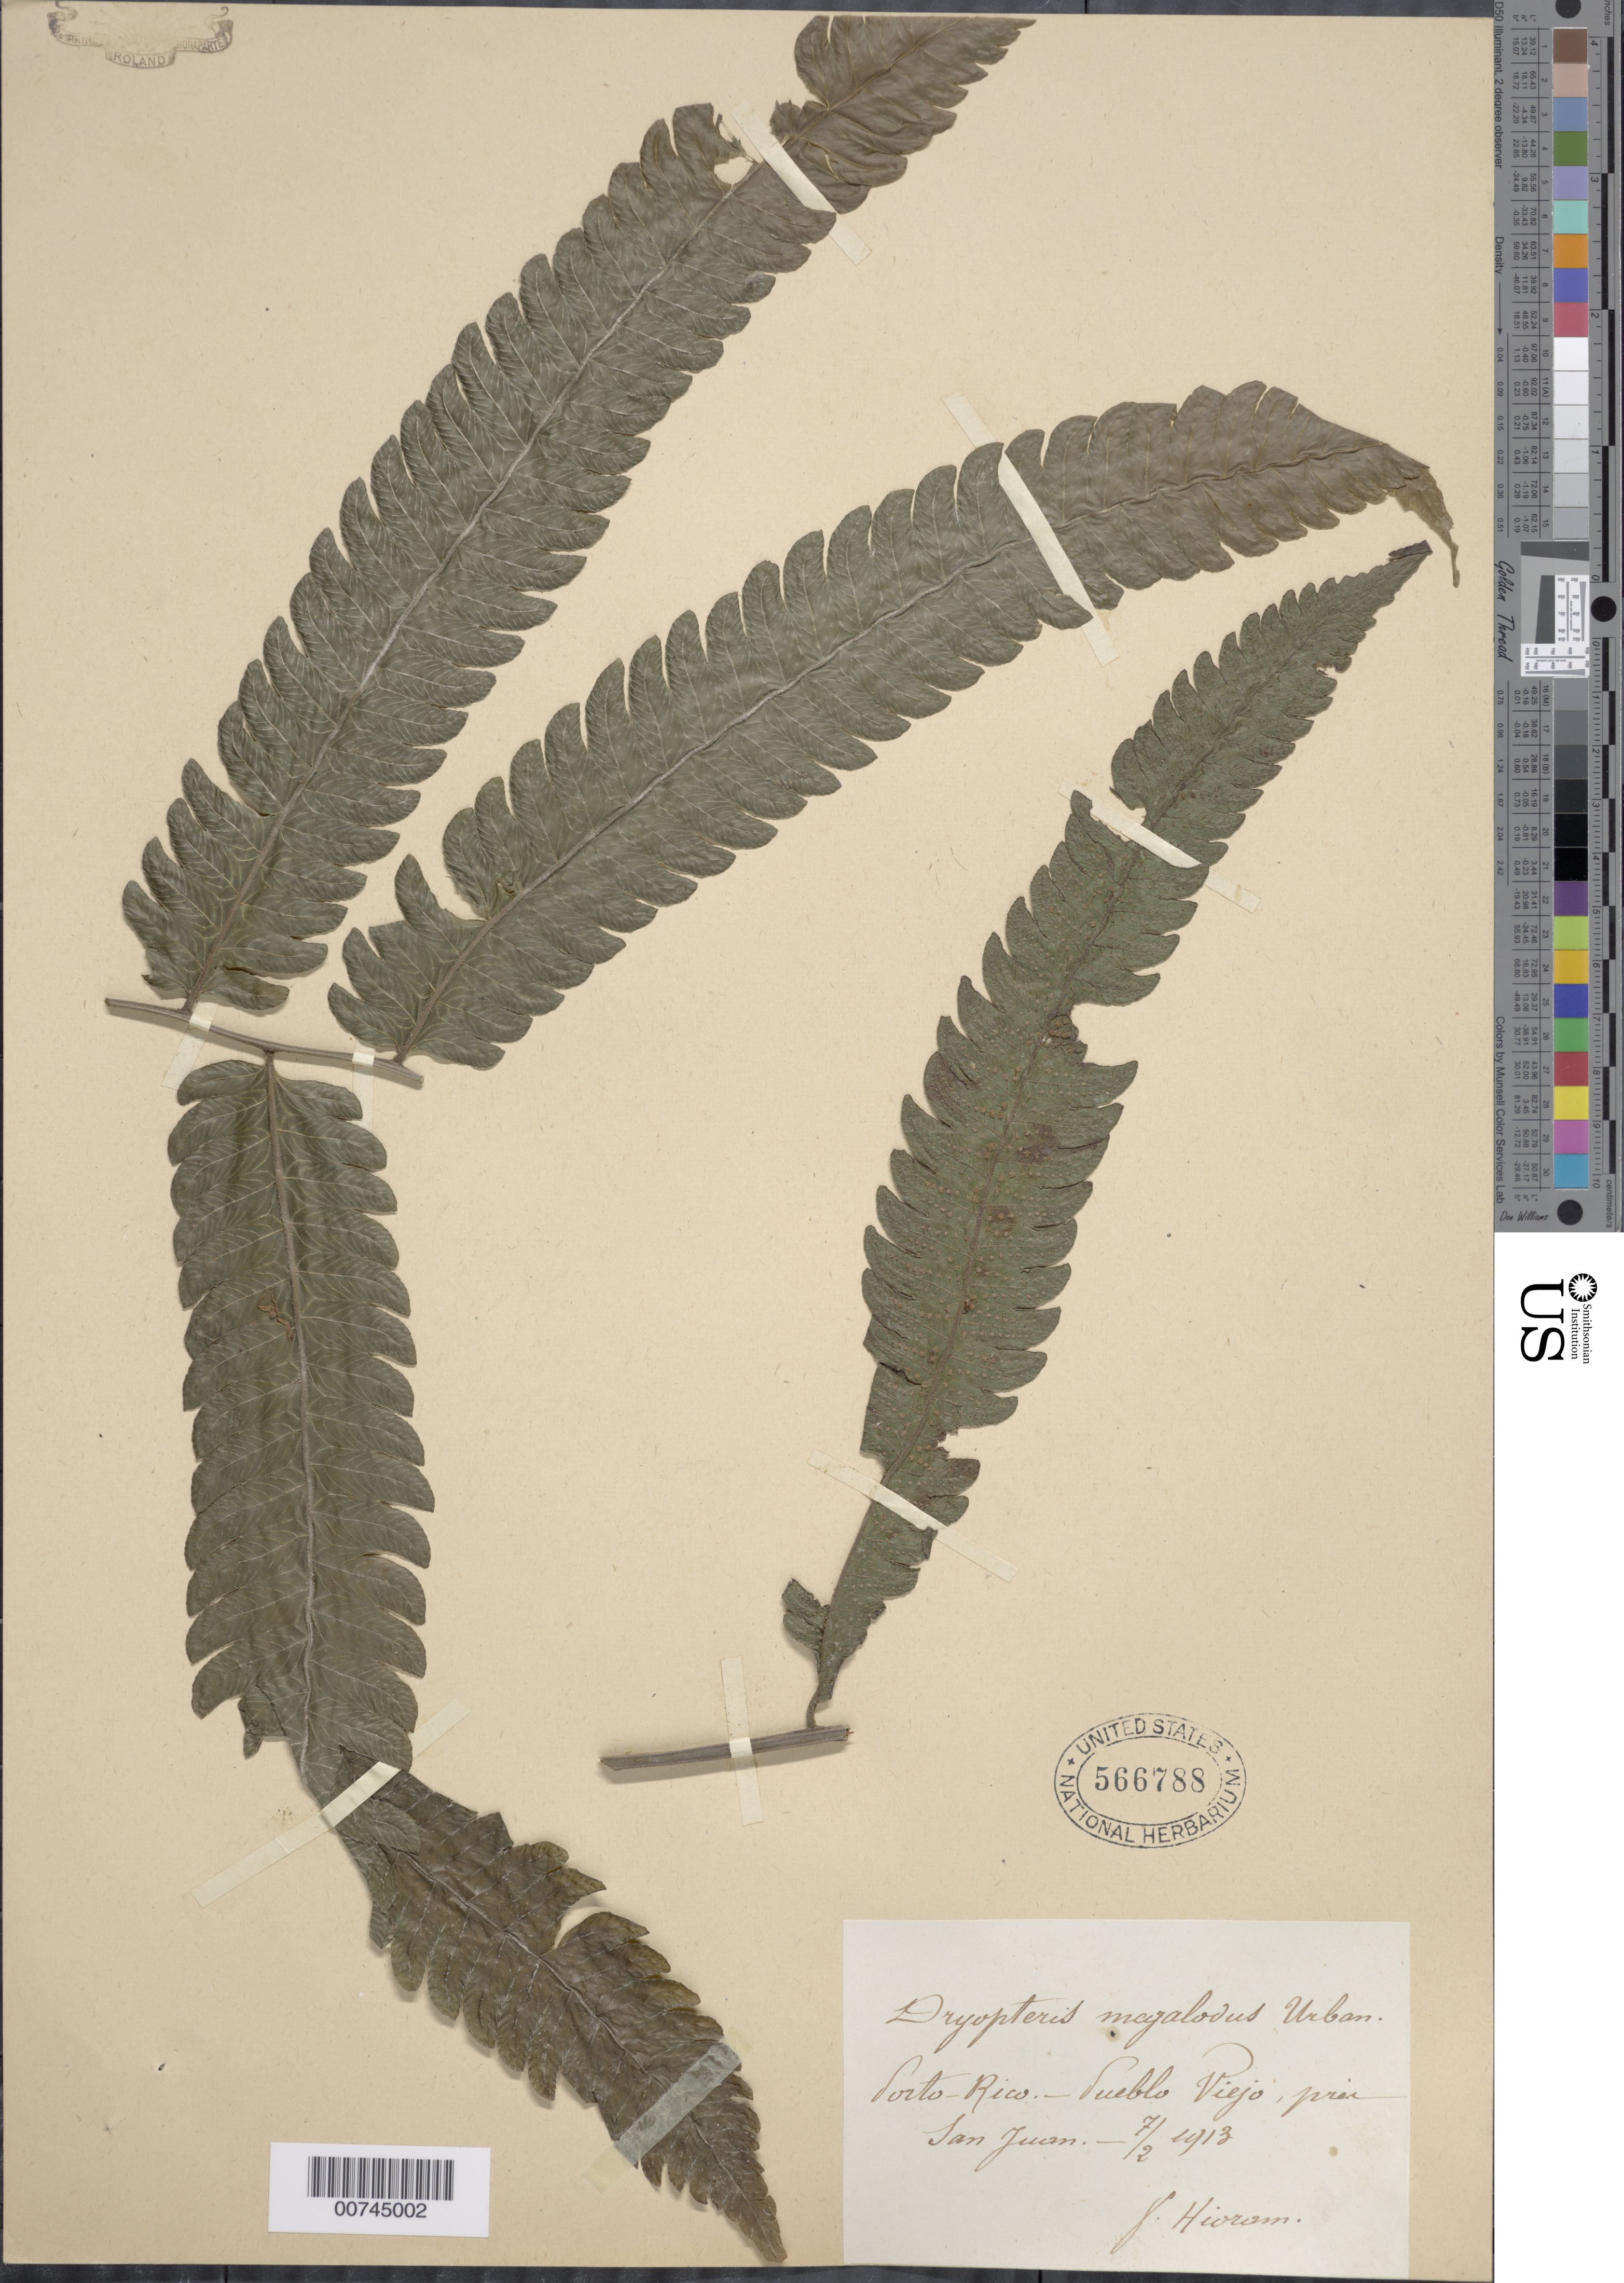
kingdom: Plantae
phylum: Tracheophyta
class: Polypodiopsida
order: Polypodiales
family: Thelypteridaceae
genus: Goniopteris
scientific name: Goniopteris pennata (Poir.) comb. nov., ined 2015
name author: (Poir.)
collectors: Bro. Hioram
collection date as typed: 07 Feb 1913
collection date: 1913-02-07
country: Puerto Rico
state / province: San Juan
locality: Pueblo Viejo, San Juan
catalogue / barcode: US 566788